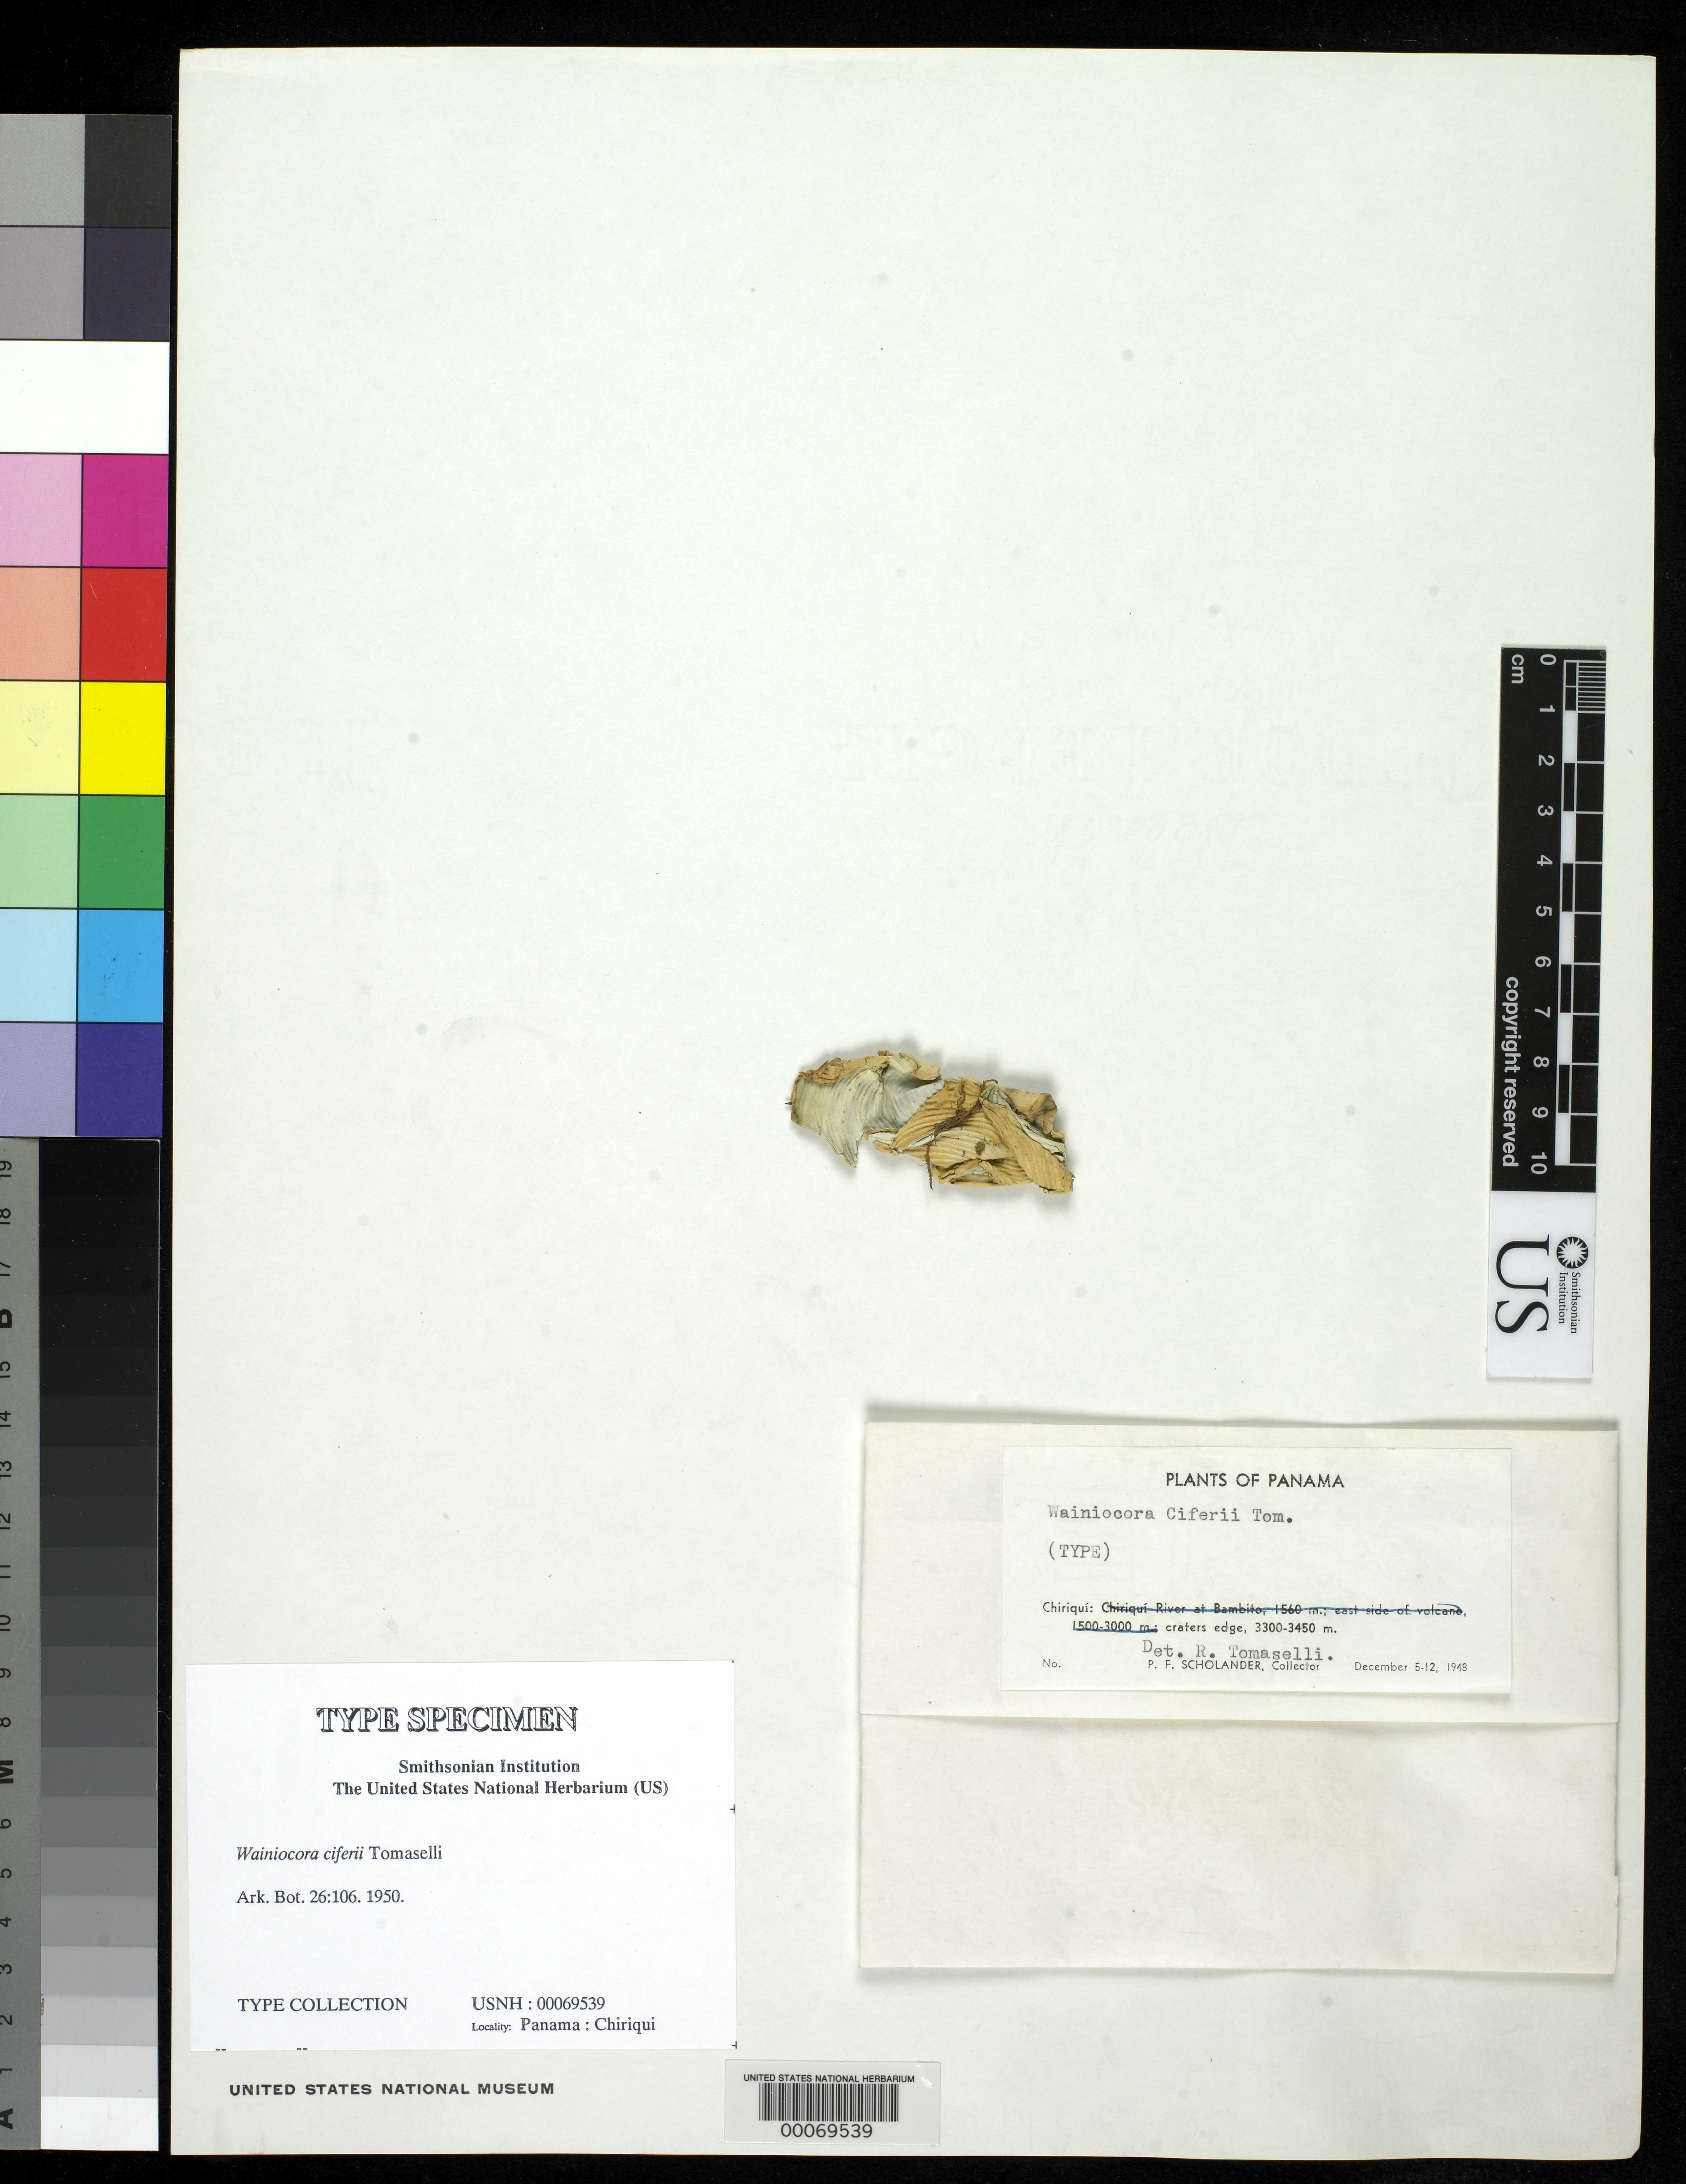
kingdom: Fungi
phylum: Basidiomycota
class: Agaricomycetes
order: Agaricales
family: Hygrophoraceae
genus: Wainiocora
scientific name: Wainiocora ciferii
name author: Tomaselli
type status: Type Collection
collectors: P. Scholander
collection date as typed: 05 Dec 1948 to 12 Dec 1948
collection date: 1948-12-05/1948-12-12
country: Panama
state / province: Chiriquí